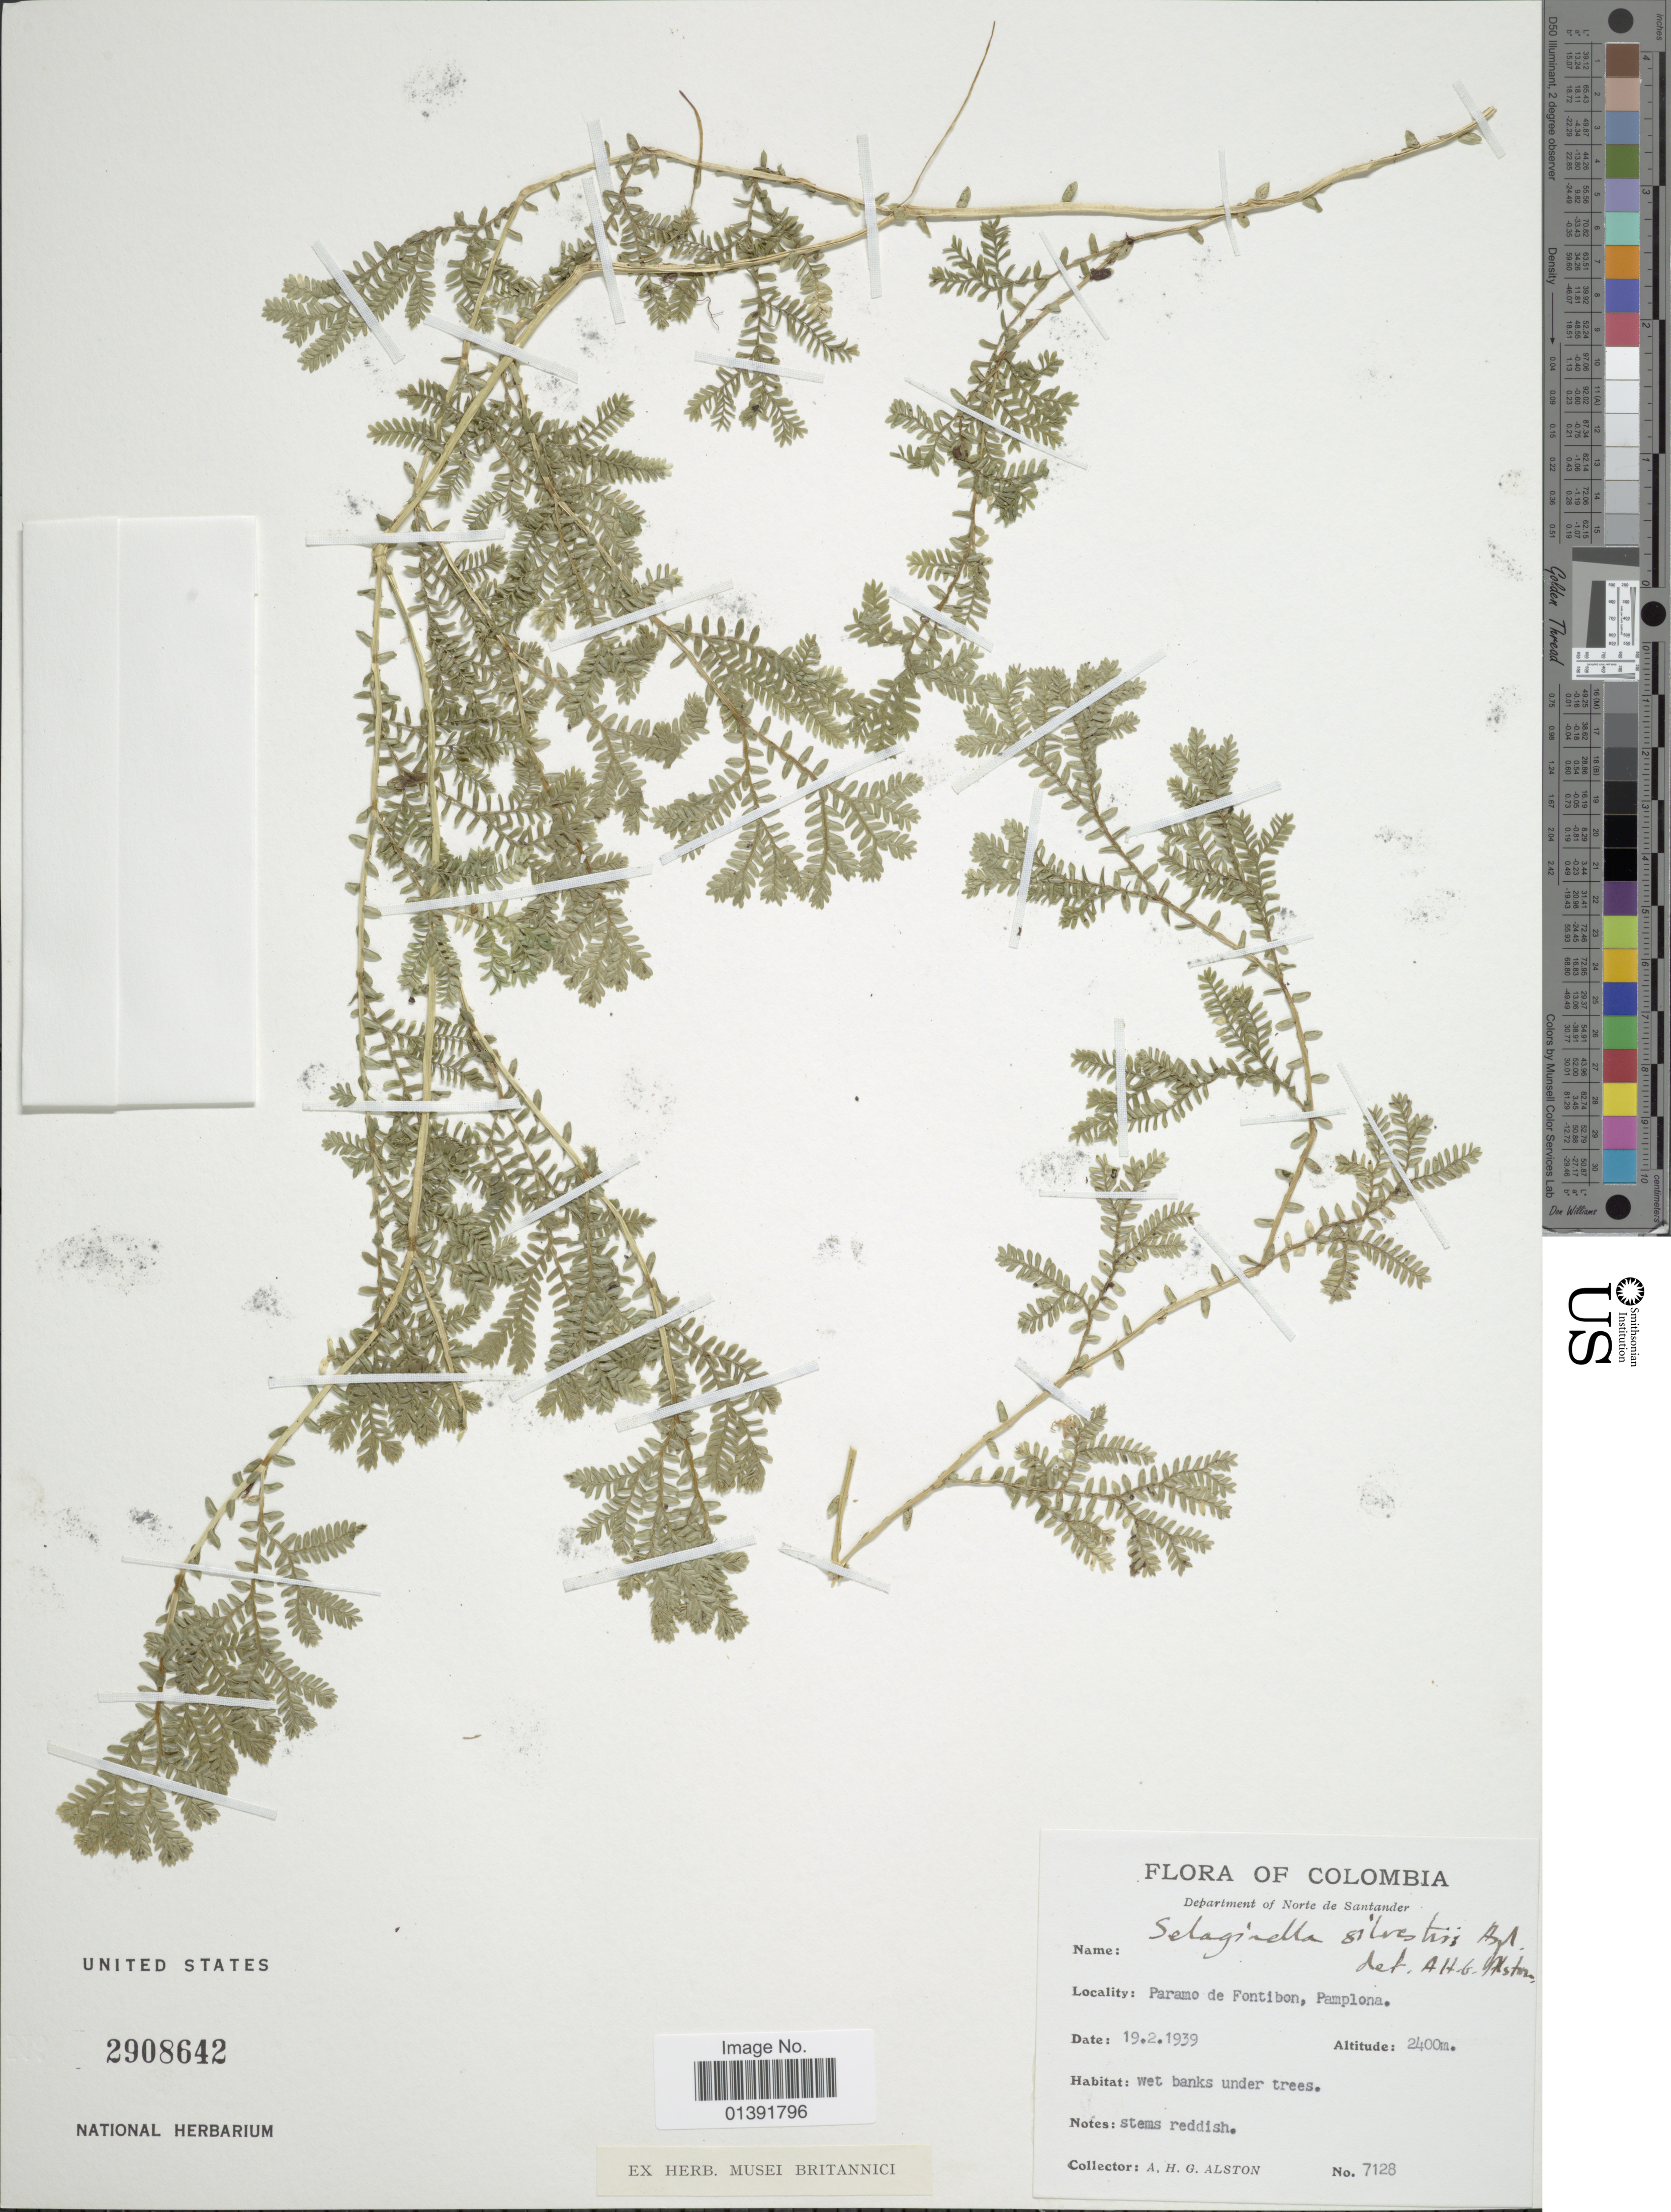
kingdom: Plantae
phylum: Tracheophyta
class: Lycopodiopsida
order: Selaginellales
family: Selaginellaceae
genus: Selaginella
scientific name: Selaginella silvestris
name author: Aspl.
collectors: A. H. Alston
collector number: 7128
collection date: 1939-02-19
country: Colombia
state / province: Norte de Santander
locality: Paramo de Fontibon, Pamplona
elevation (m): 2400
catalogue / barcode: US 2908642